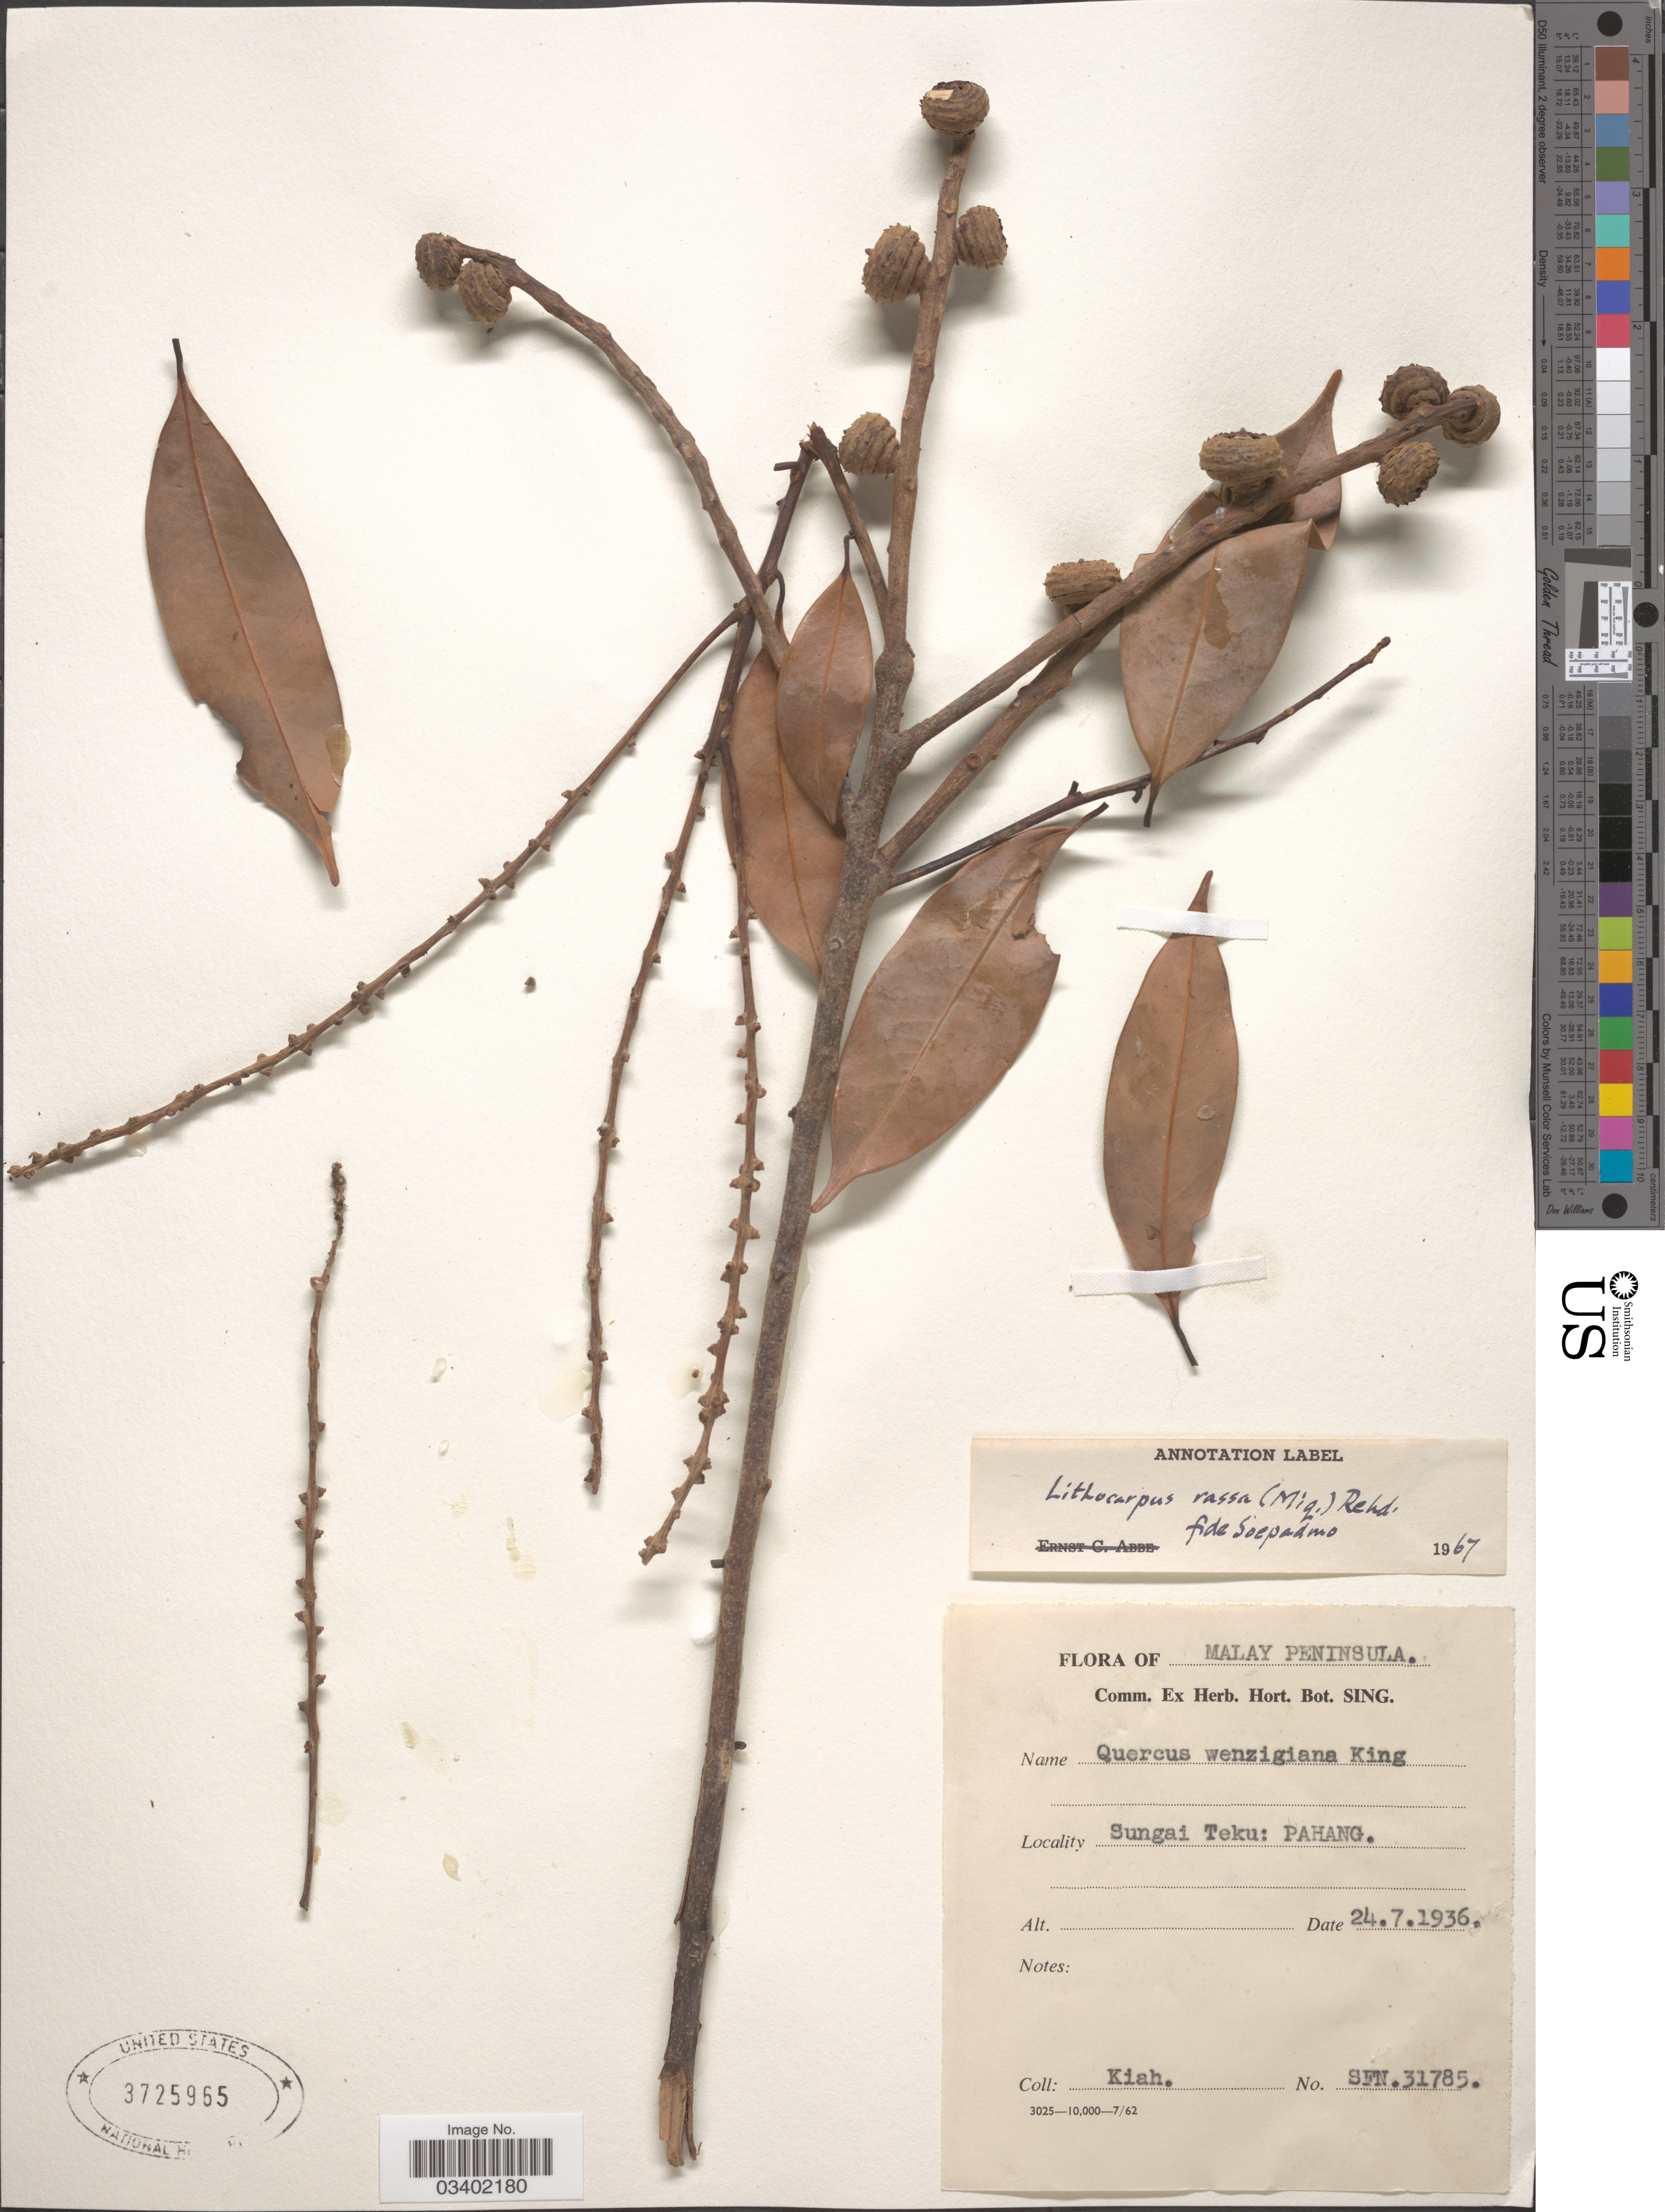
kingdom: Plantae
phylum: Tracheophyta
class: Magnoliopsida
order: Fagales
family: Fagaceae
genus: Lithocarpus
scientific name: Lithocarpus rassa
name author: (Miq.) Rehder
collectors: -. Kiah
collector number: SFN.31785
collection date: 1936-07-24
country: Malaysia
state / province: Pahang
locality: Malay Peninsula. Sungai Teku.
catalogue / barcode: US 3725965